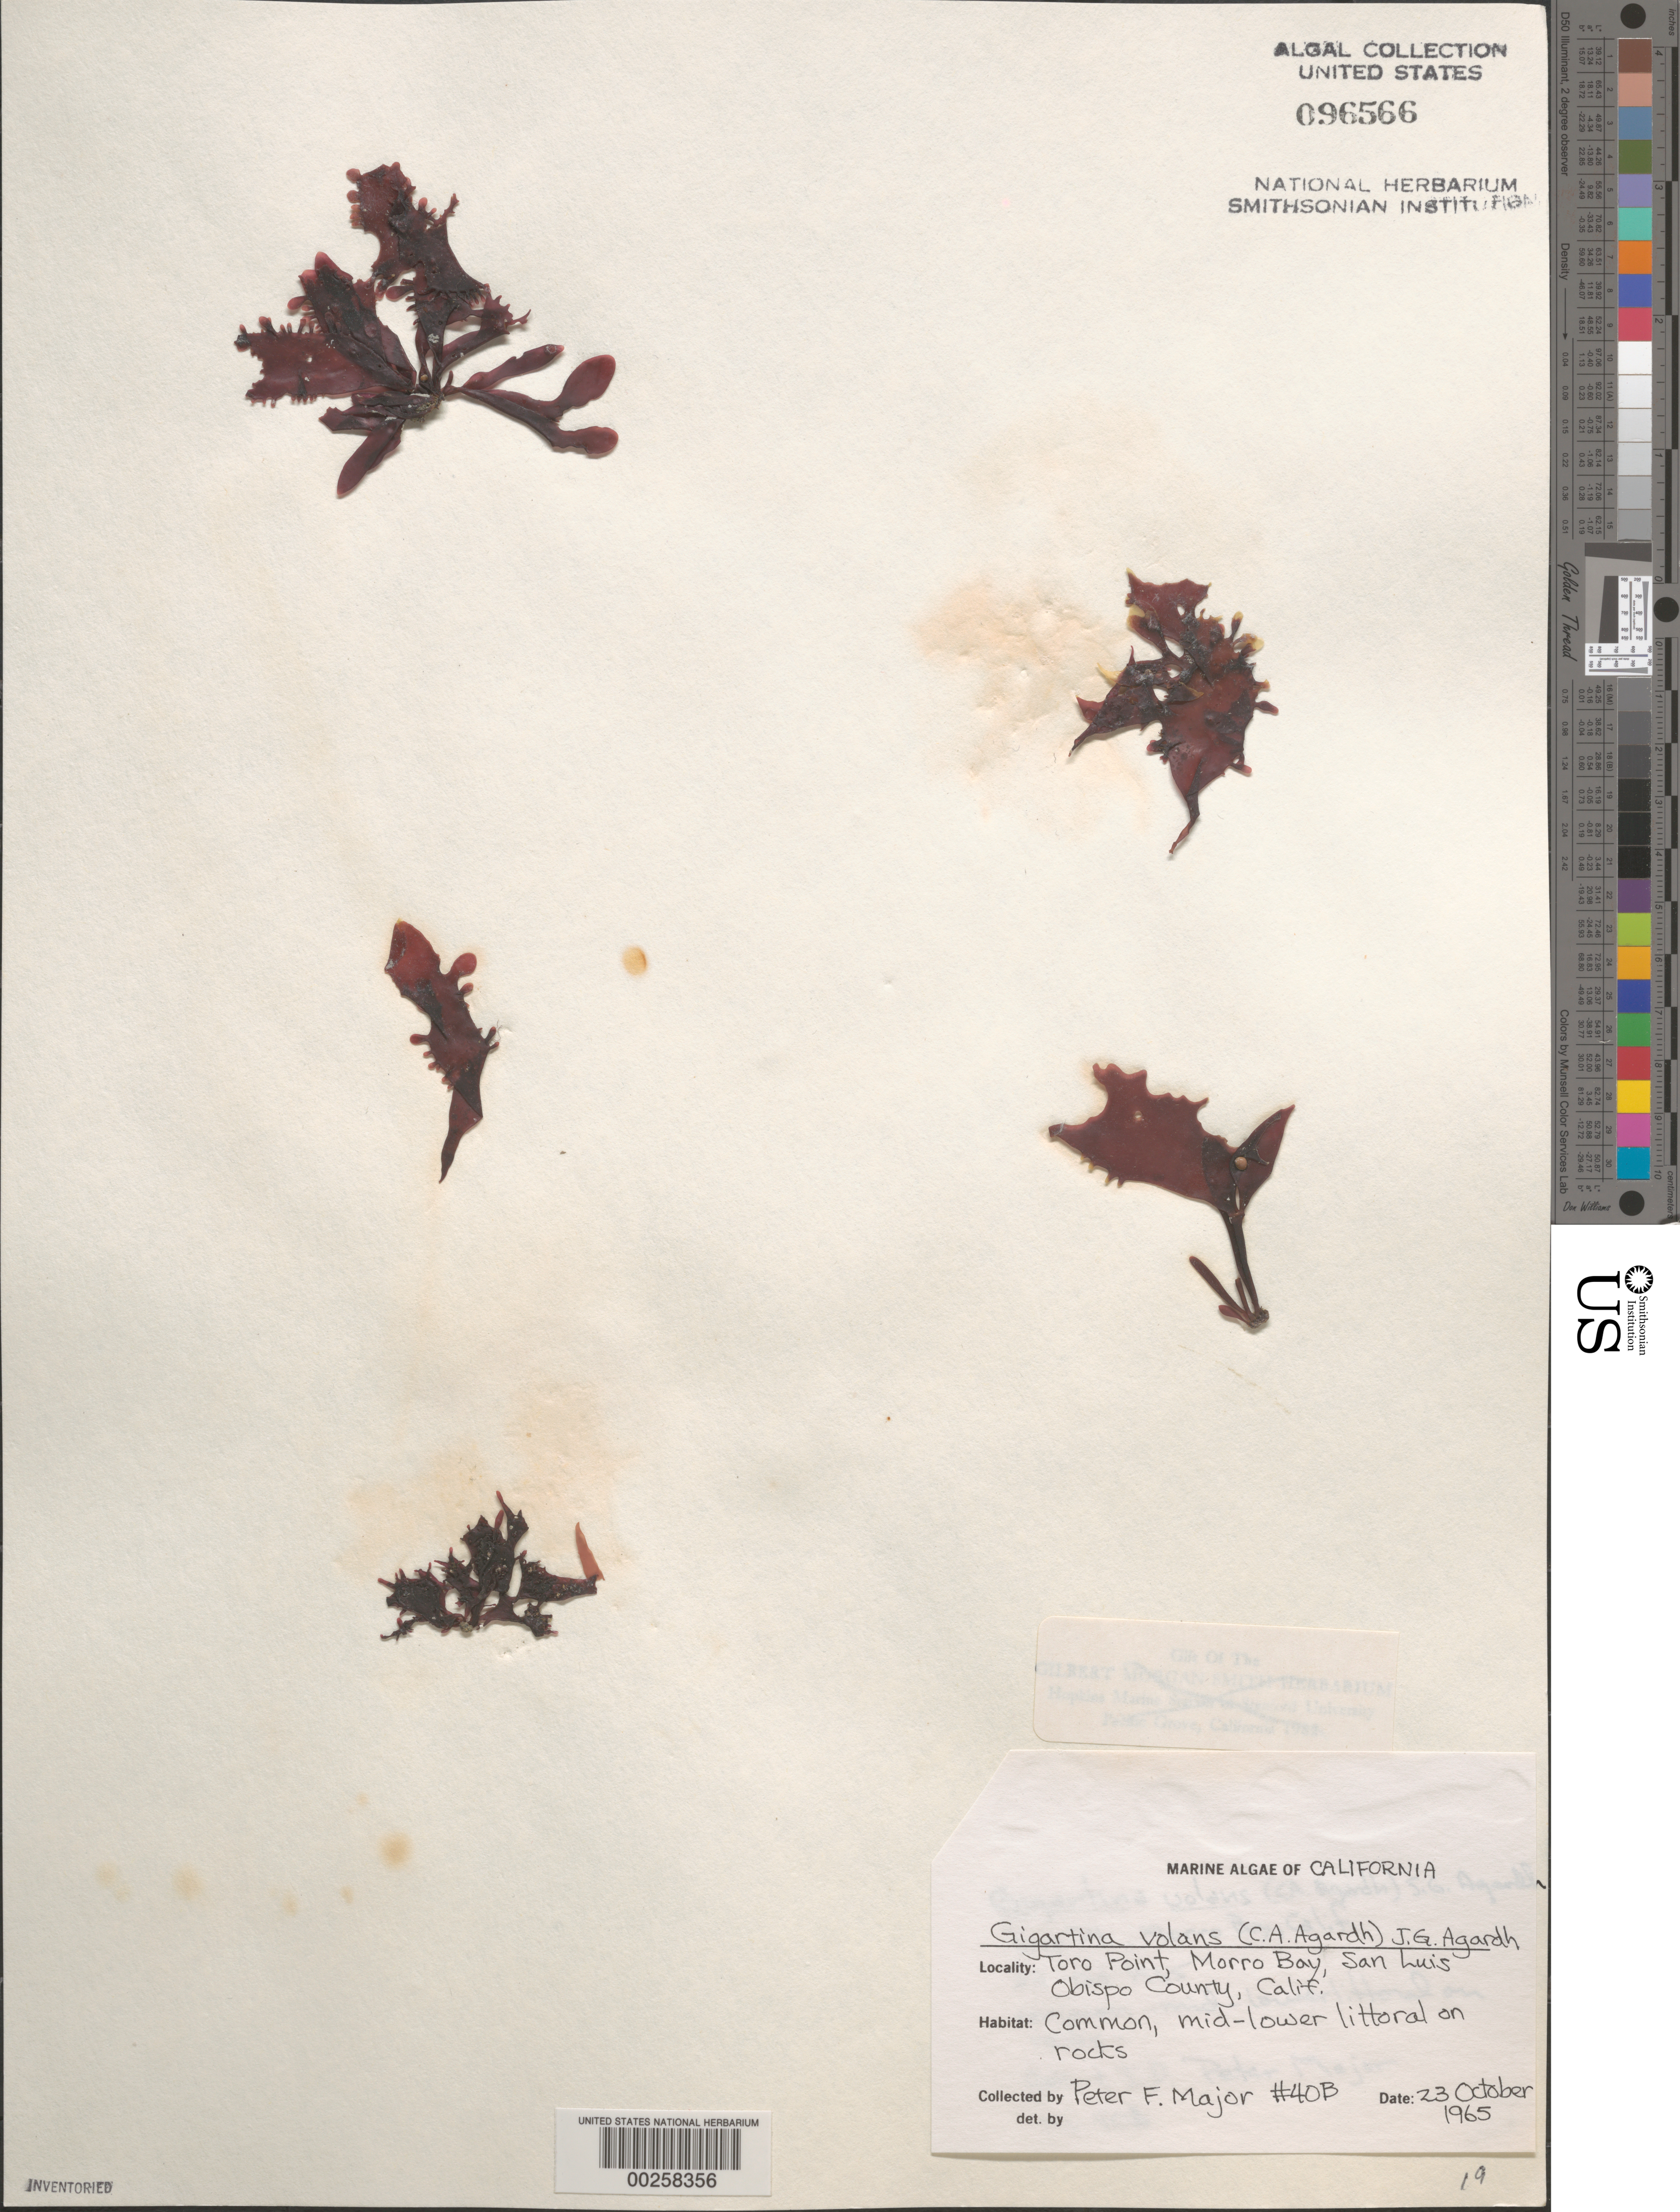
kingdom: Plantae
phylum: Rhodophyta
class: Florideophyceae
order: Gigartinales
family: Gigartinaceae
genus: Mazzaella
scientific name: Mazzaella volans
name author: (C. Agardh) Fredericq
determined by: Algae name updating Project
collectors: P. Major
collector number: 40b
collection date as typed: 23 Oct 1965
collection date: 1965-10-23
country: United States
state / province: California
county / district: San Luis Obispo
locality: Toro Point, Morro Bay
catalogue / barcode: US 96566